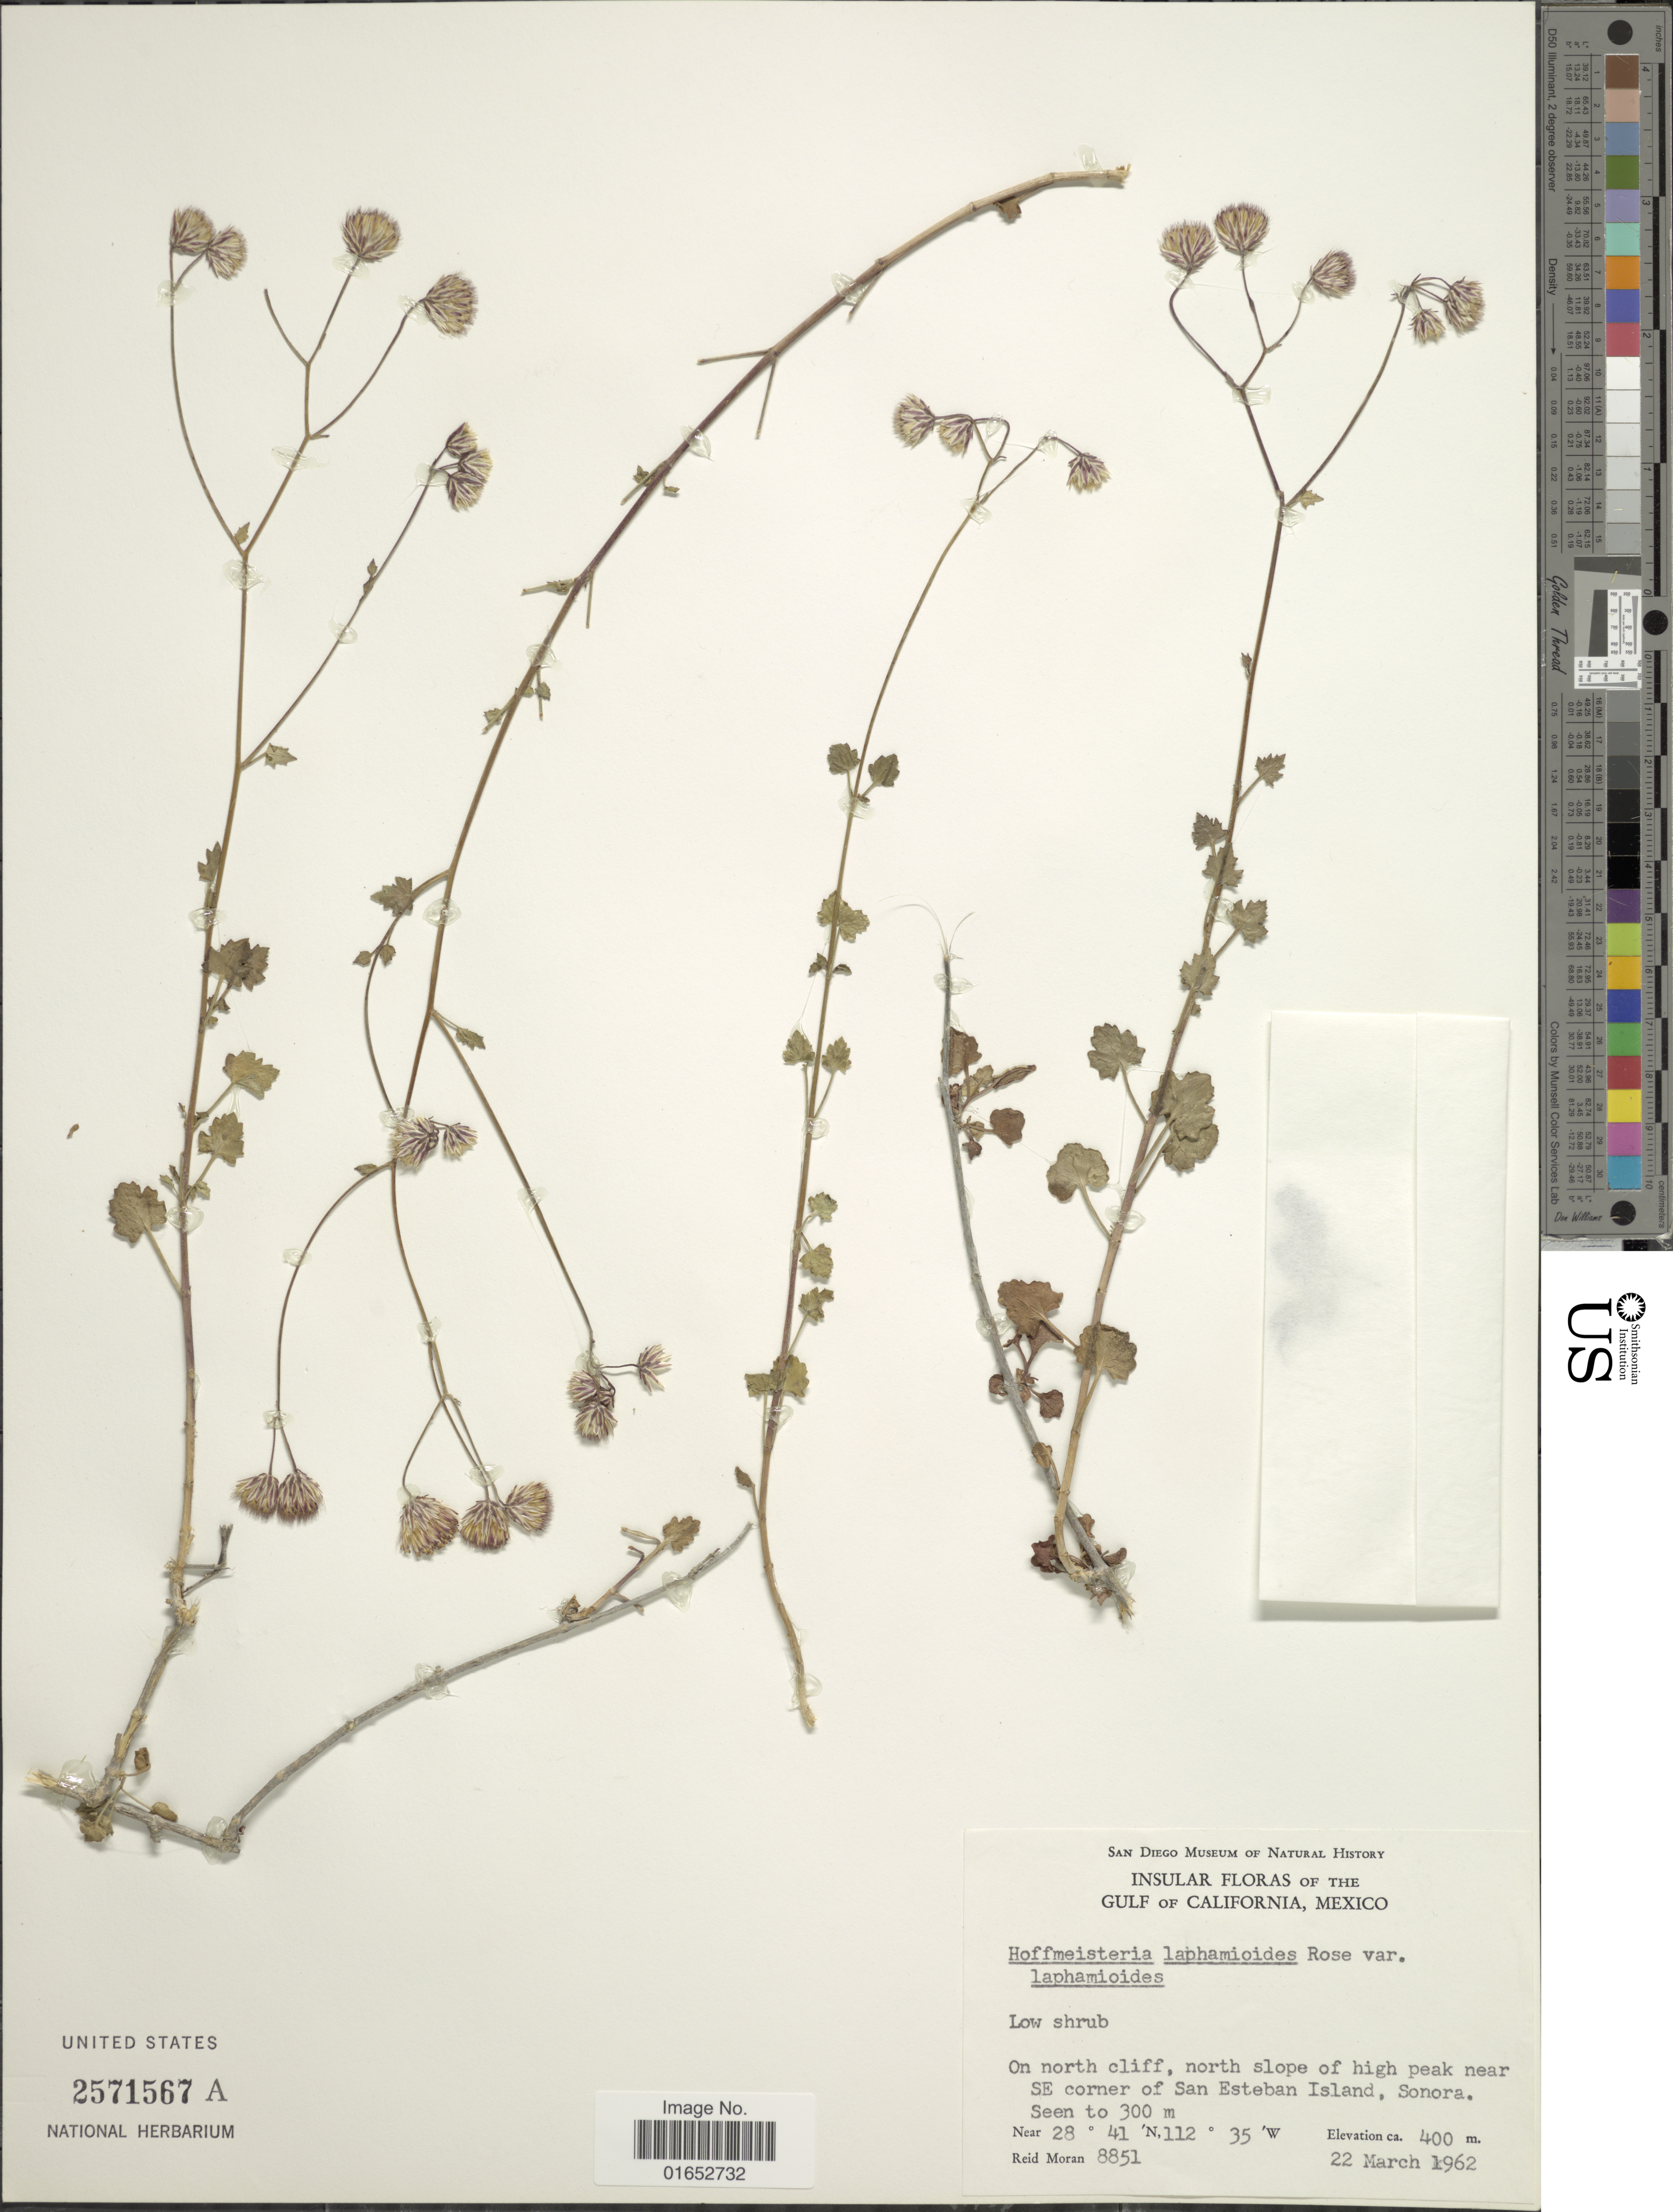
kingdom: Plantae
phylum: Tracheophyta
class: Magnoliopsida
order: Asterales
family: Asteraceae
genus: Pleurocoronis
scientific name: Pleurocoronis laphamioides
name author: (Rose) R.M. King & H. Rob.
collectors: R. V. Moran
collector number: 8851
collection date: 1962-03-22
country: Mexico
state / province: Sonora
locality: Insular Floras of the Gulf of California, On north cliff, north slope of high peak near SE corner of San Esteban Island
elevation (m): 400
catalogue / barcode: US 2571567A